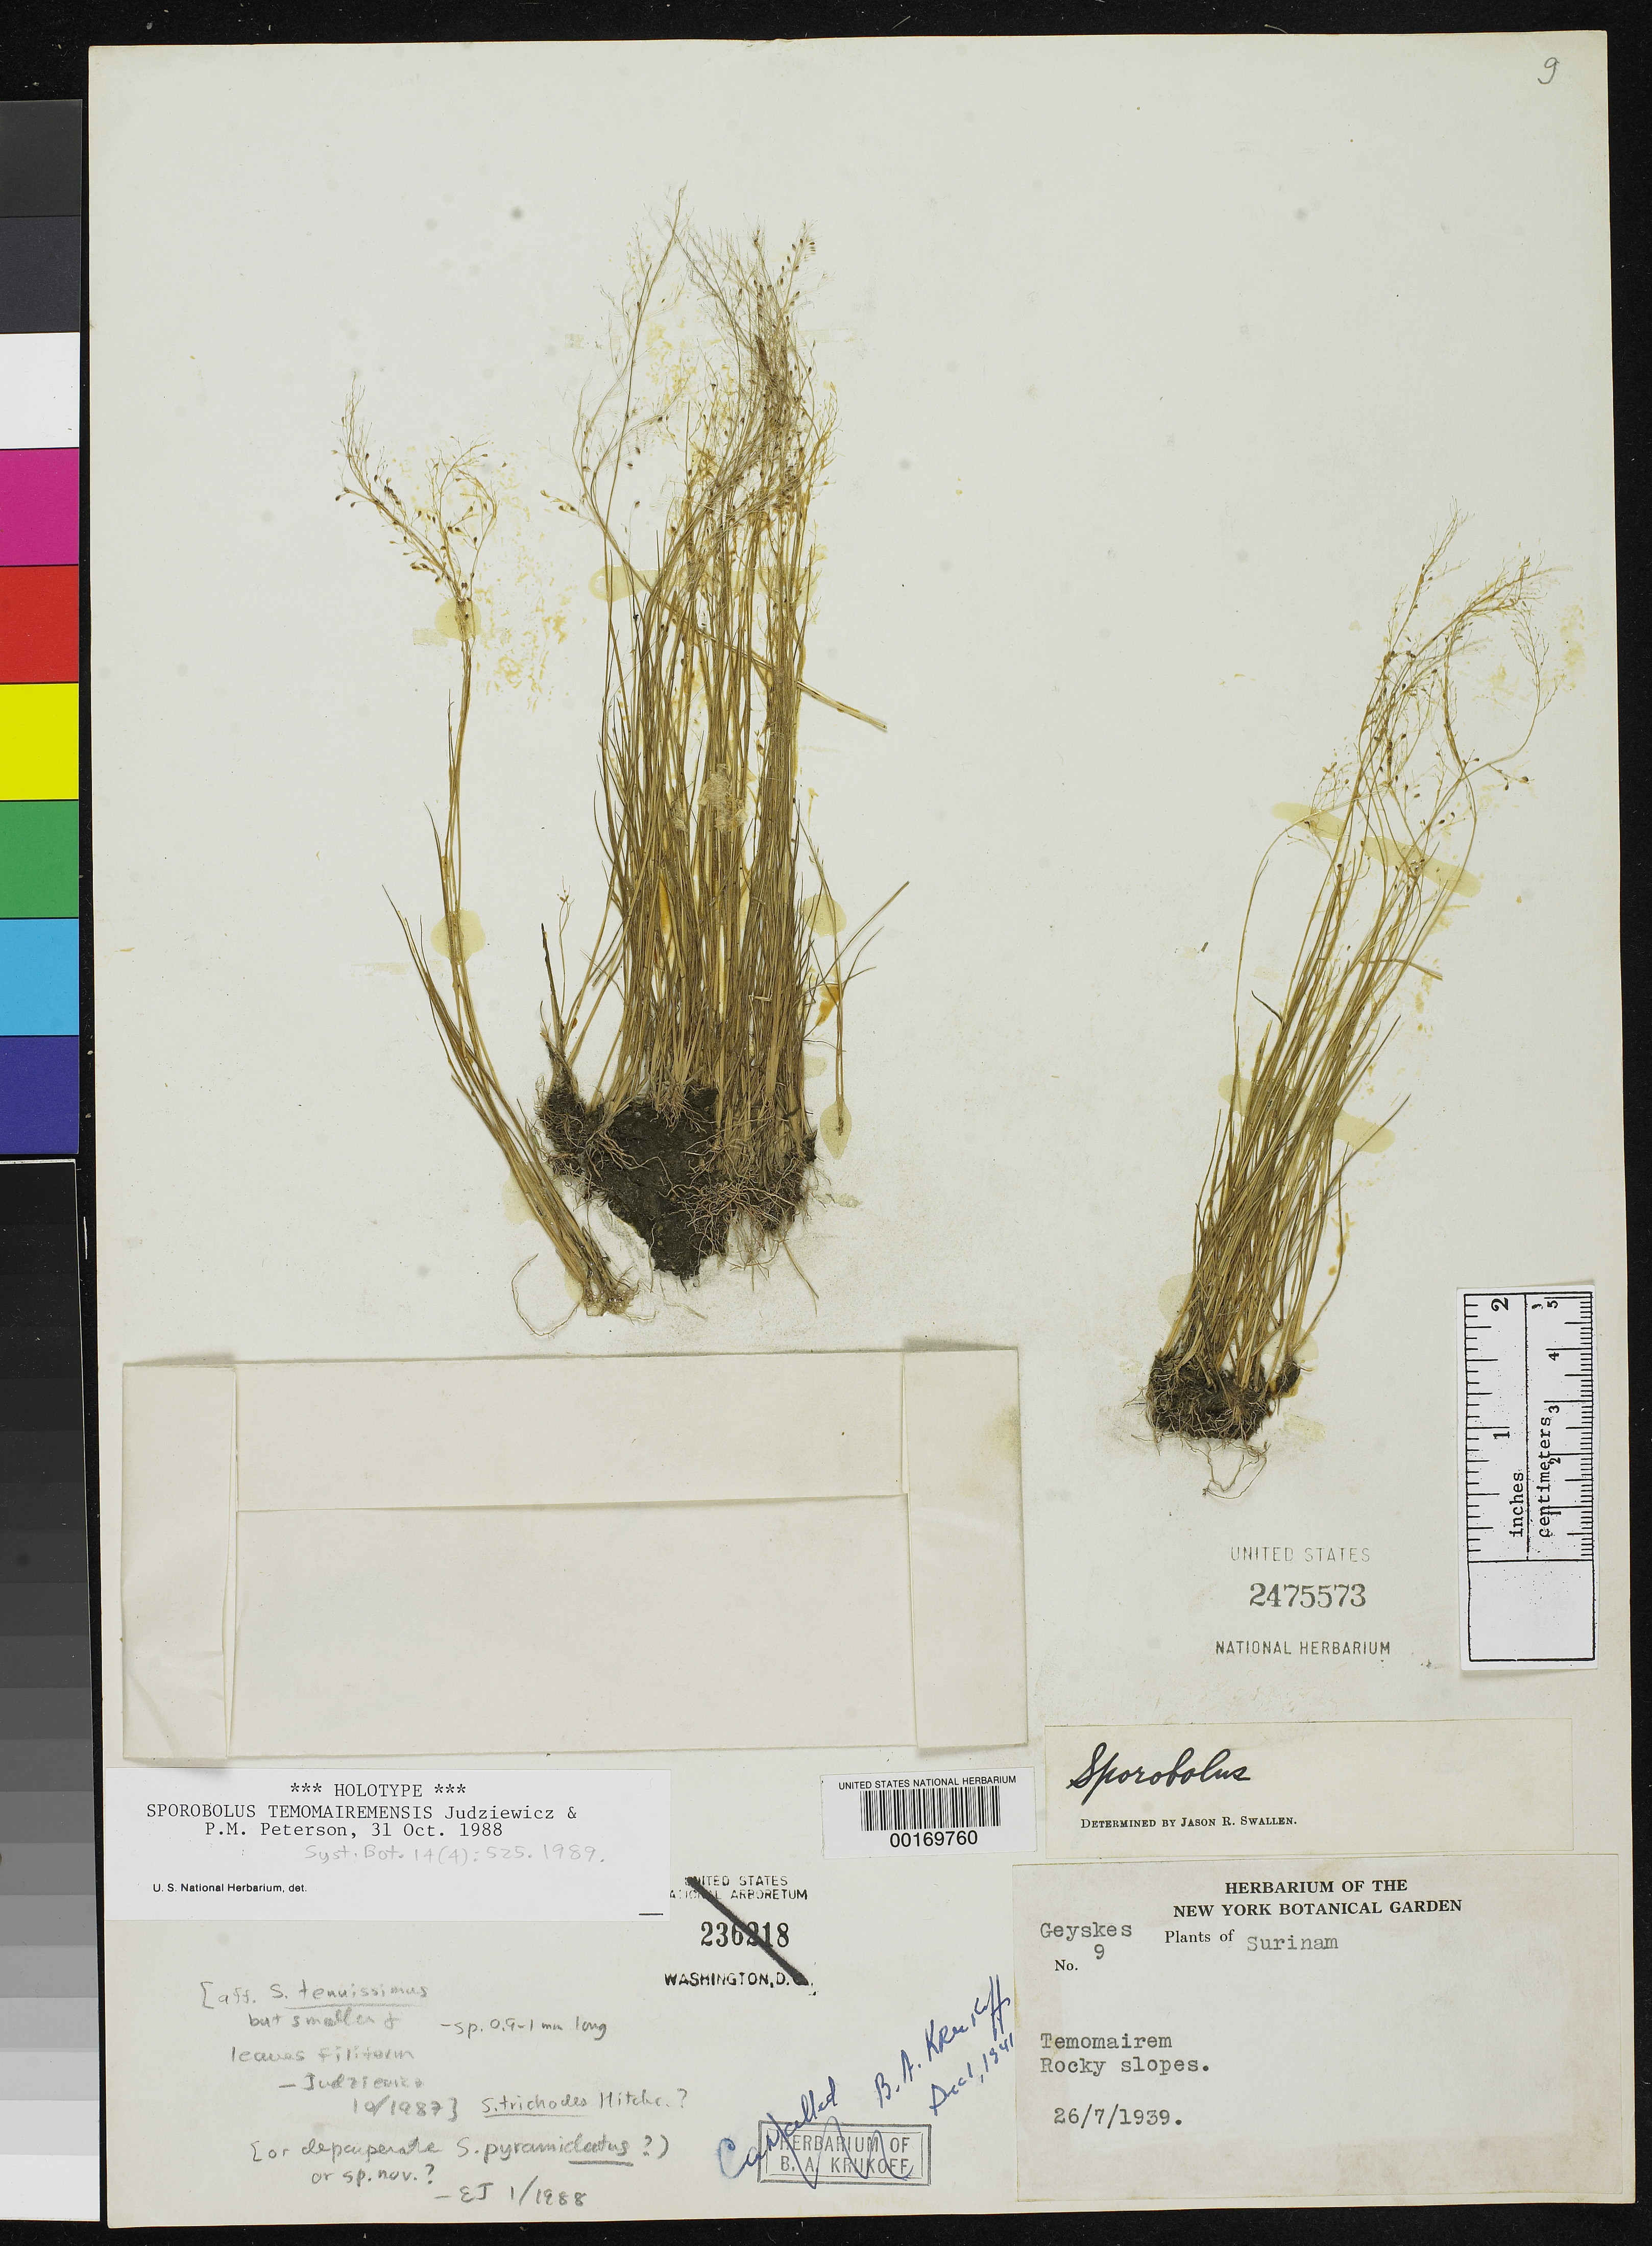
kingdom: Plantae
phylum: Tracheophyta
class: Liliopsida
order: Poales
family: Poaceae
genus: Sporobolus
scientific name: Sporobolus temomairemensis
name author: Judz. & P.M. Peterson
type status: Holotype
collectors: D. Geyskes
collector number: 9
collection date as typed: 26 Jul 1939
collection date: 1939-07-26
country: Suriname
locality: Temomairem.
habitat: Rocky slopes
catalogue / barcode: US 2475573